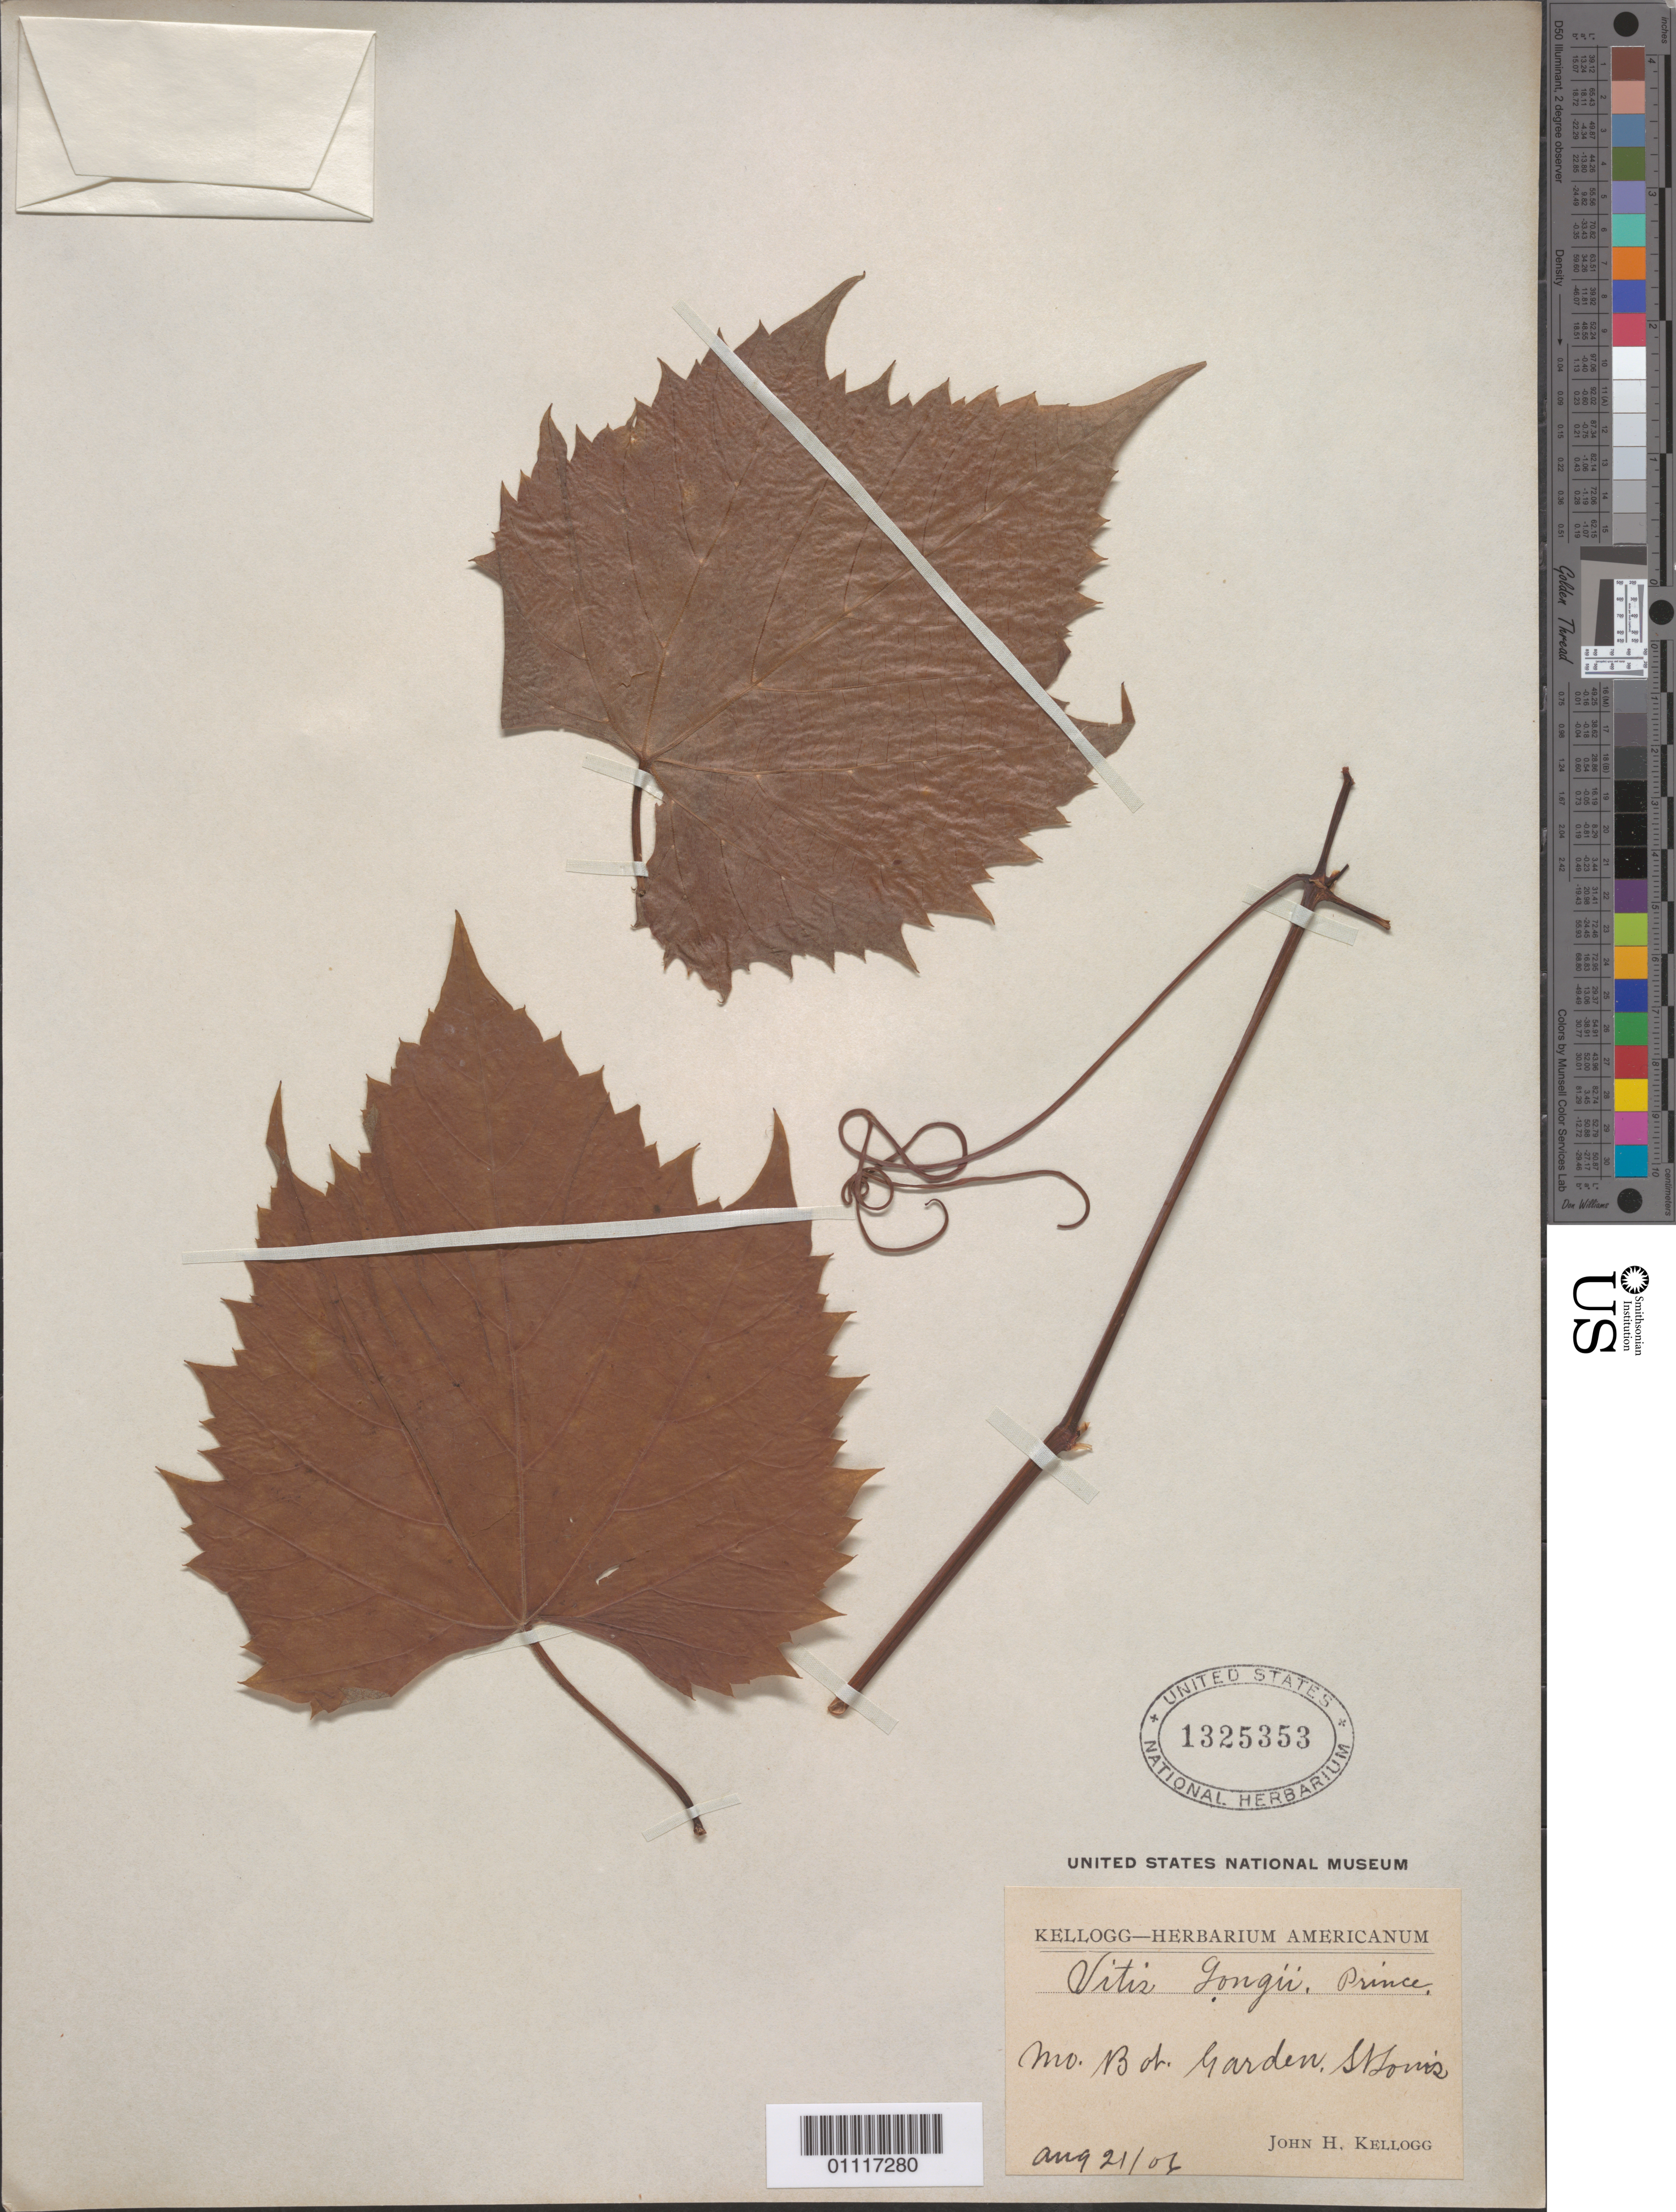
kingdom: Plantae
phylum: Tracheophyta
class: Magnoliopsida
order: Vitales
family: Vitaceae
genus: Vitis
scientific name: Vitis longii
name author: W.R. Prince & Prince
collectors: J. H. Kellogg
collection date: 1906-06-21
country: United States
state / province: Missouri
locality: Mo. Bot. Garden. St. Louis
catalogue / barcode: US 1325353